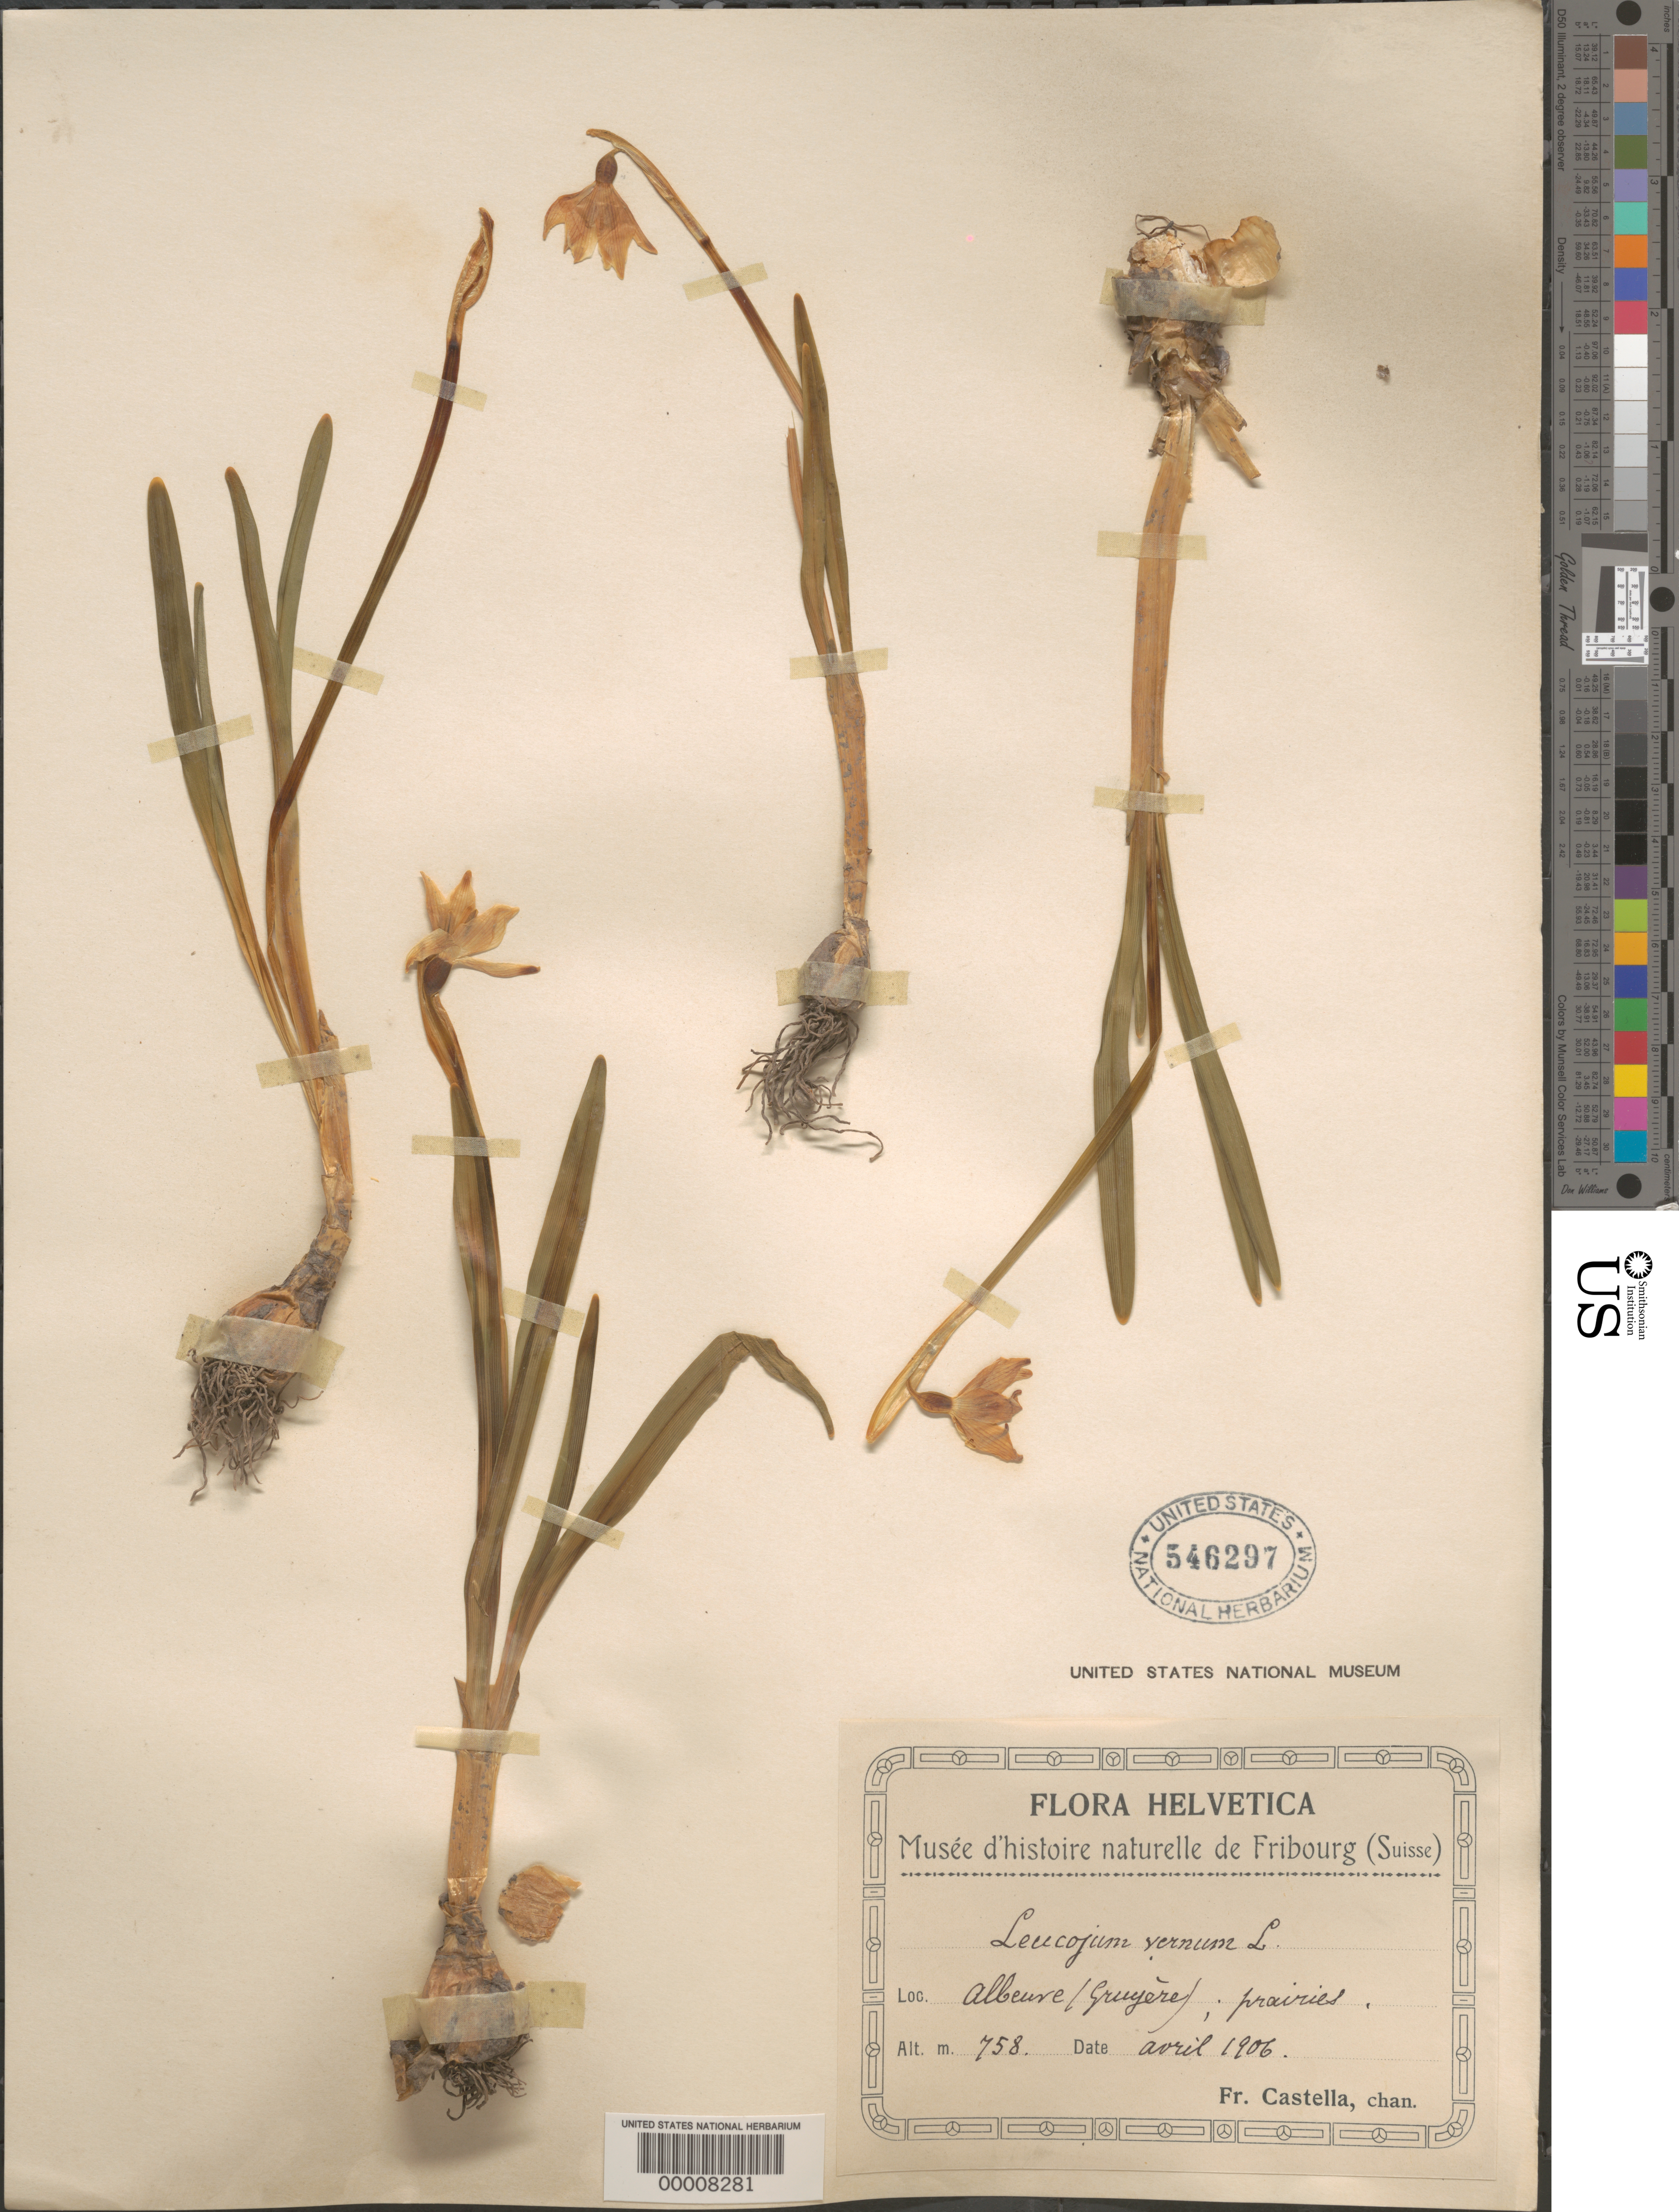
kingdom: Plantae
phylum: Tracheophyta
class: Liliopsida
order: Asparagales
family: Amaryllidaceae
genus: Leucojum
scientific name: Leucojum vernum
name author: L.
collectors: Fr. Castella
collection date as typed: Apr 1906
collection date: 1906-04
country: Switzerland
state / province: Fribourg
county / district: Gruyere Commune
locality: Albeure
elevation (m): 758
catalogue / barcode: US 546297